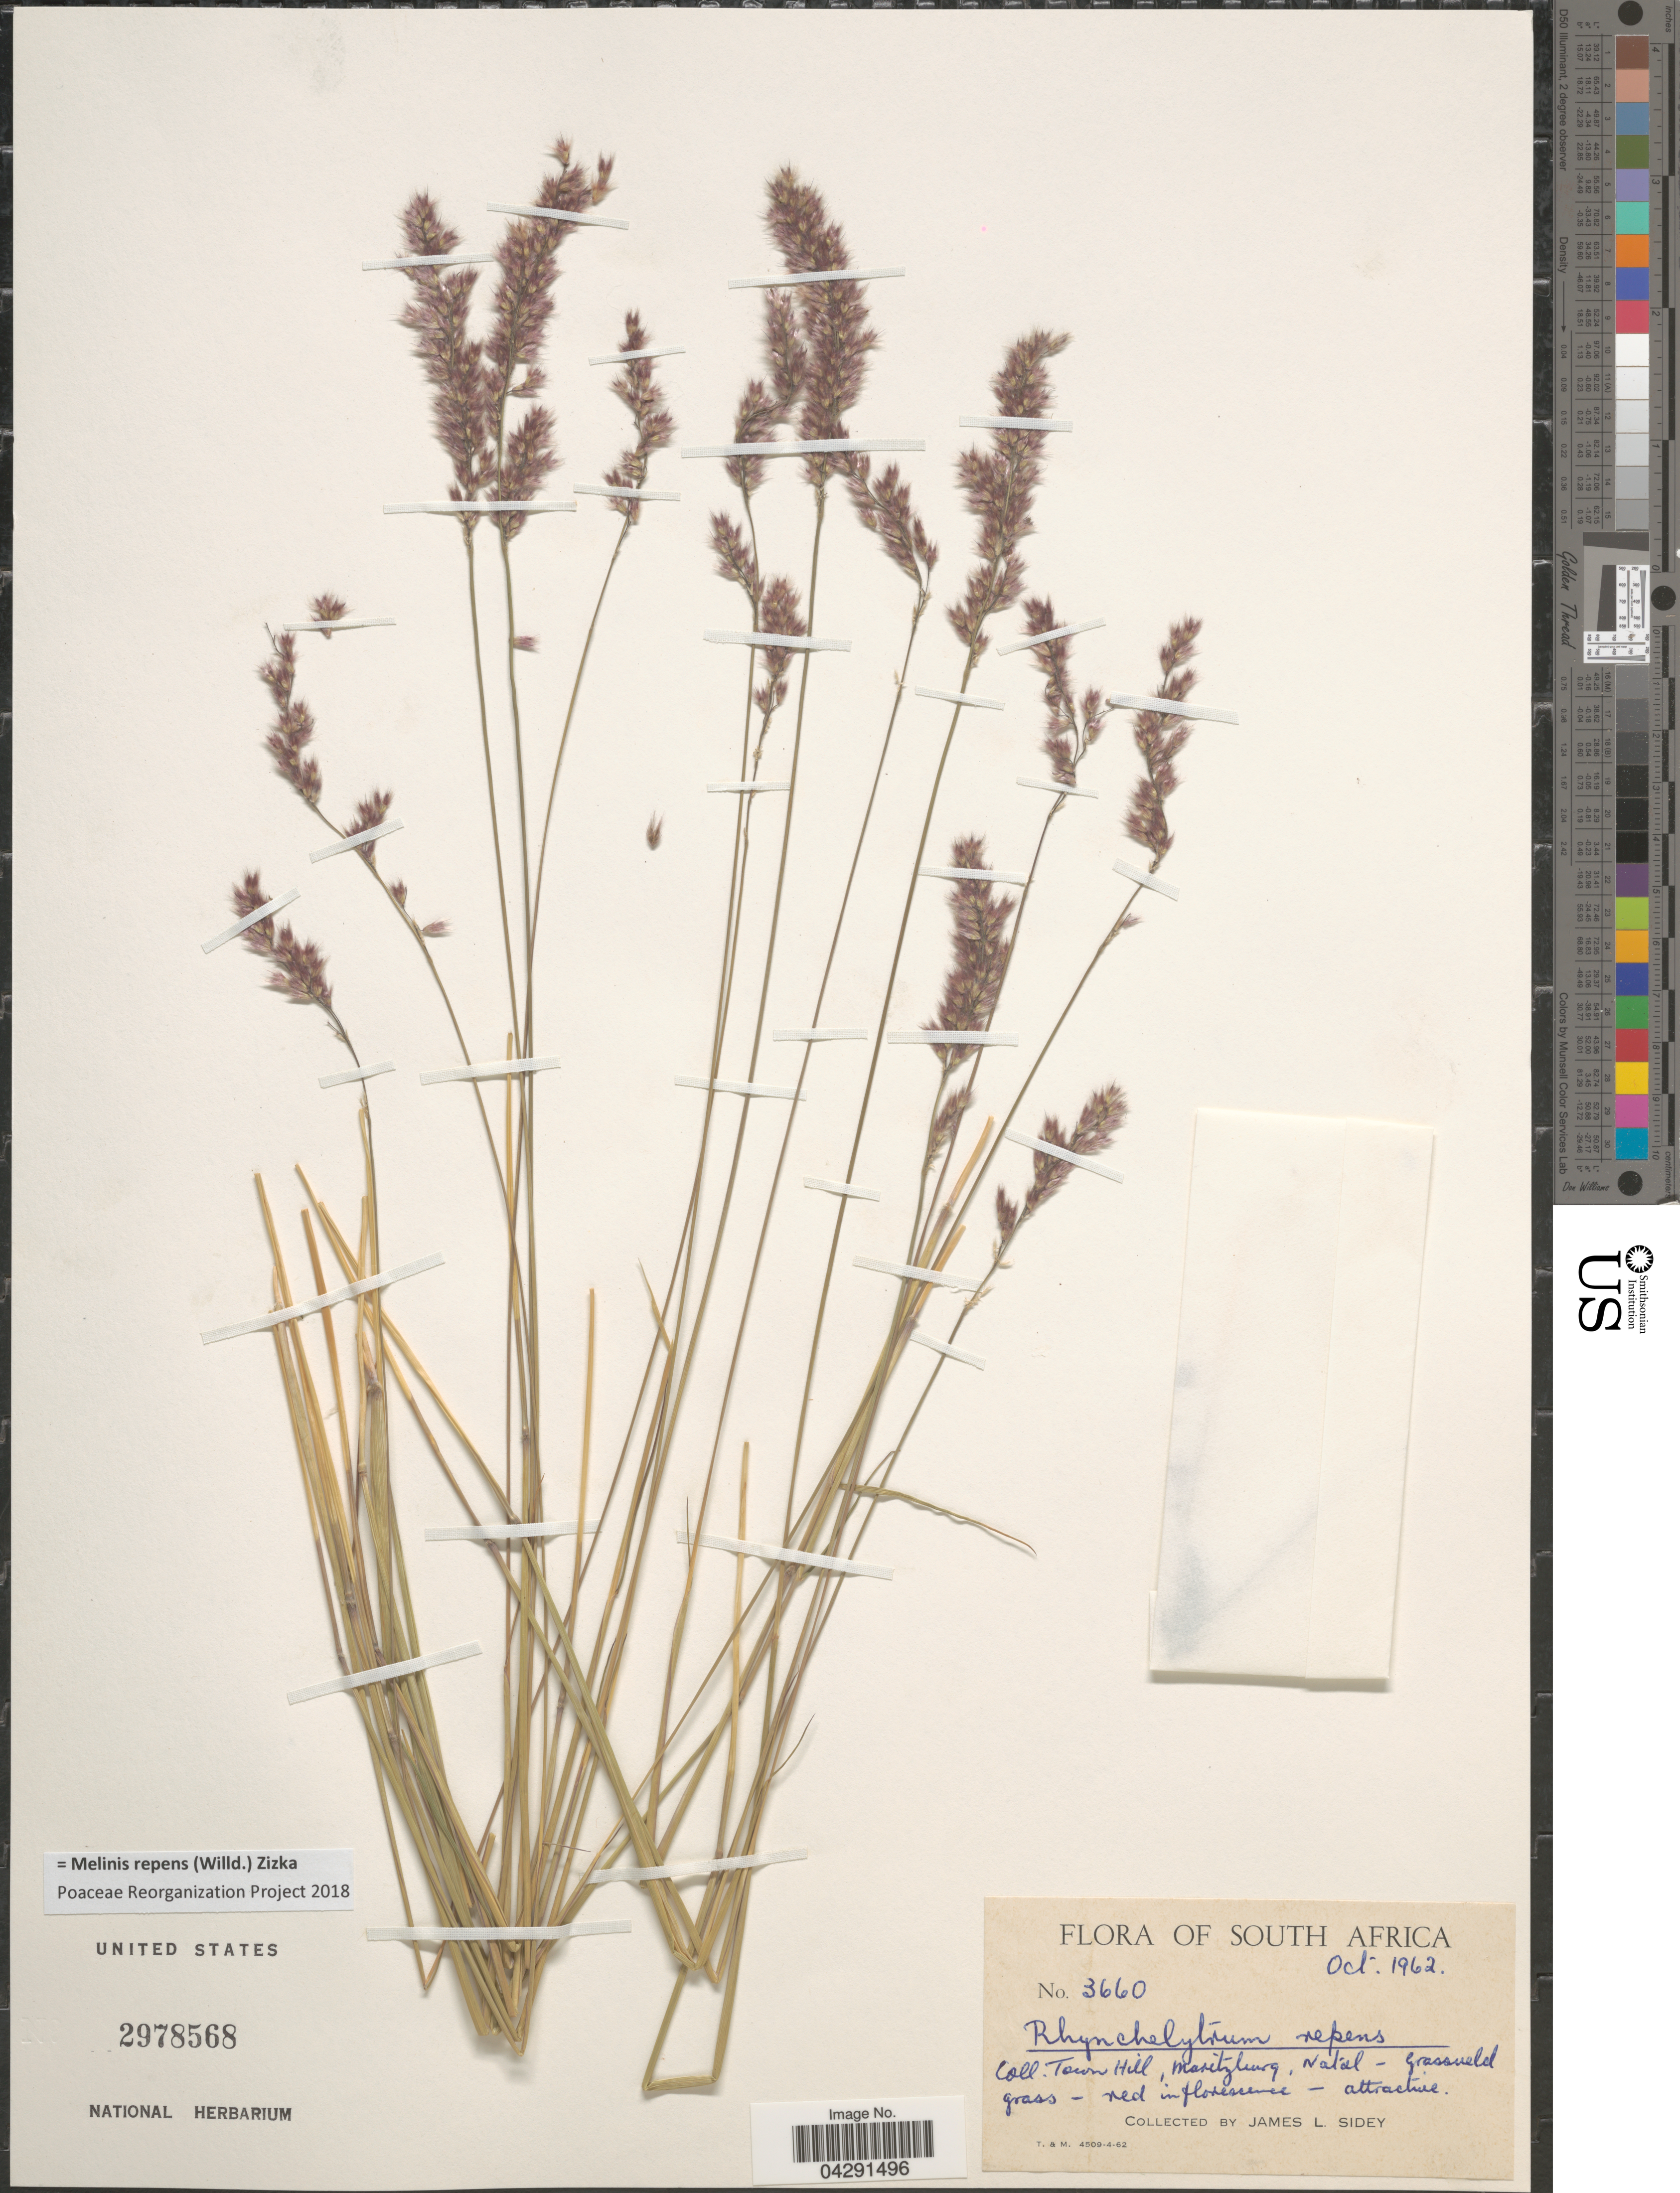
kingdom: Plantae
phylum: Tracheophyta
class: Liliopsida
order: Poales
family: Poaceae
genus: Melinis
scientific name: Melinis repens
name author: (Willd.) Zizka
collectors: J. L. Sidey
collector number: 3660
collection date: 1962-10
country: South Africa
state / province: KwaZulu-Natal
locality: Town Hill, Maritzburg, Natal.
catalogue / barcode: US 2978568